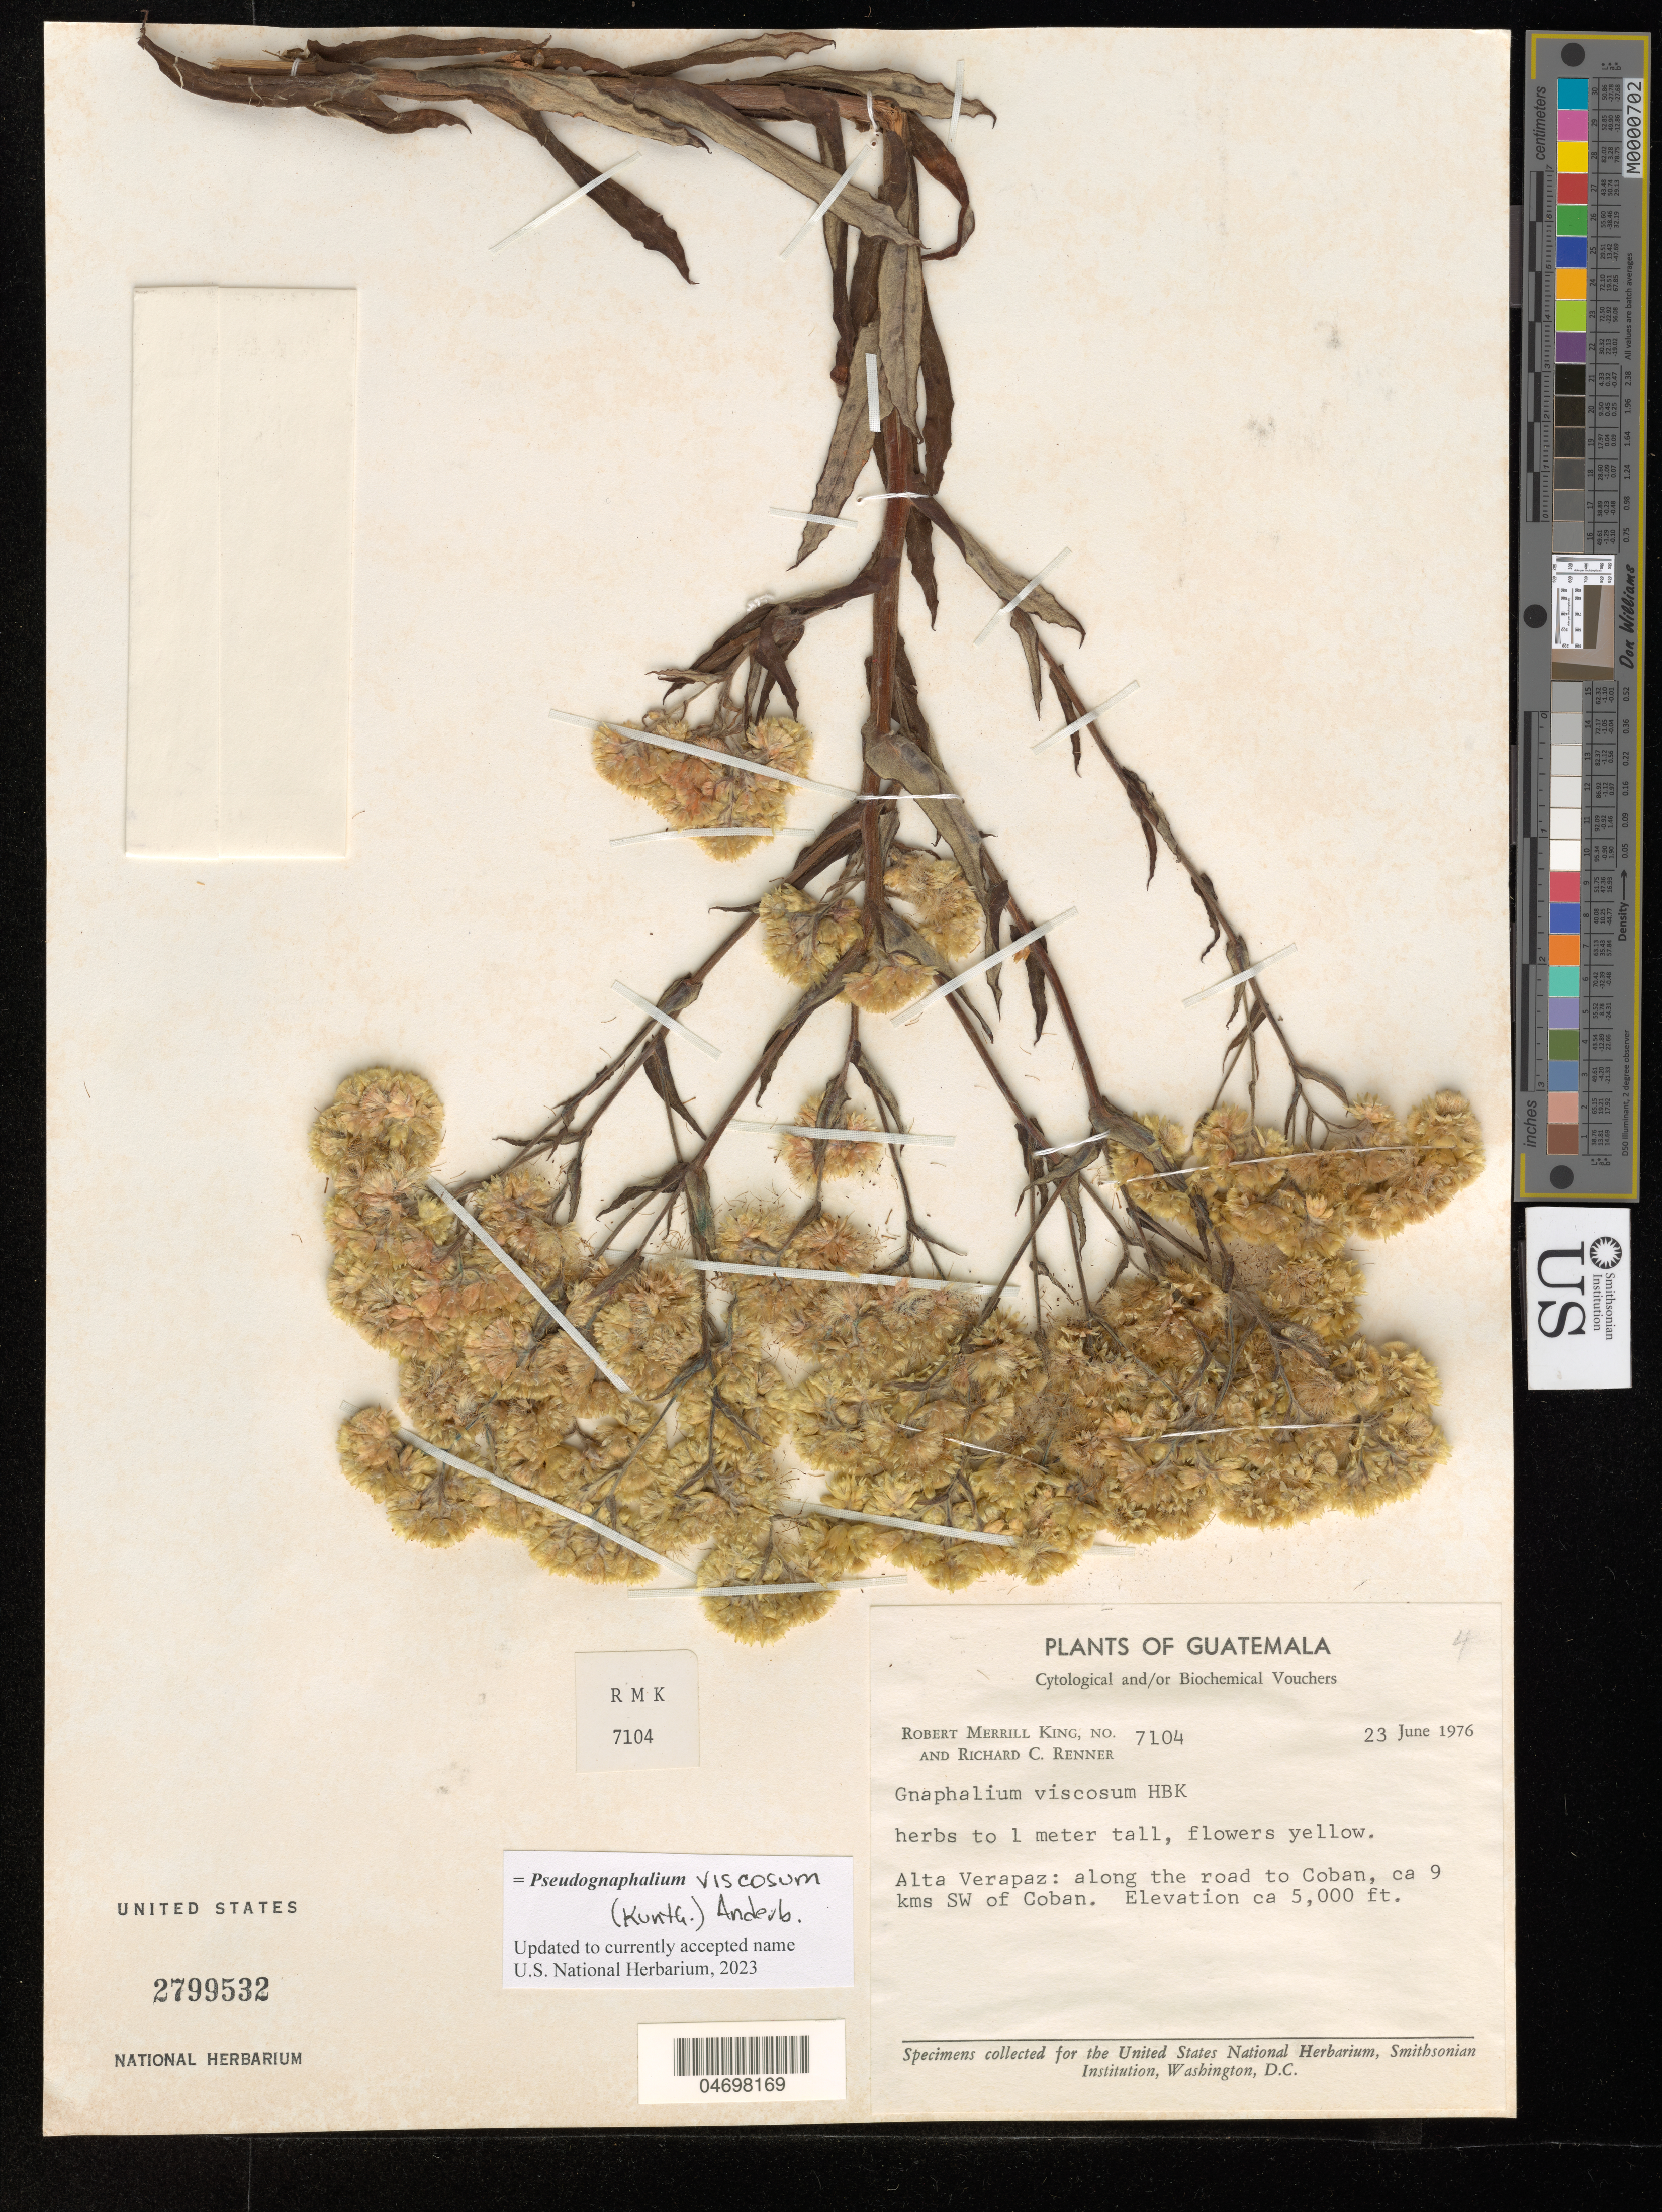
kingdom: Plantae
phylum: Tracheophyta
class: Magnoliopsida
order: Asterales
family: Asteraceae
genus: Pseudognaphalium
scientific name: Pseudognaphalium perelegans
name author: G.L. Nesom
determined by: Nesom, Guy L.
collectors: R. M. King & R. C. Renner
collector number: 7104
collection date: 1976-06-23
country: Guatemala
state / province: Alta Verapaz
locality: Along road to Coban, ca. 9 kms Sw of Coban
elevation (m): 1524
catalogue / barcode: US 2799532